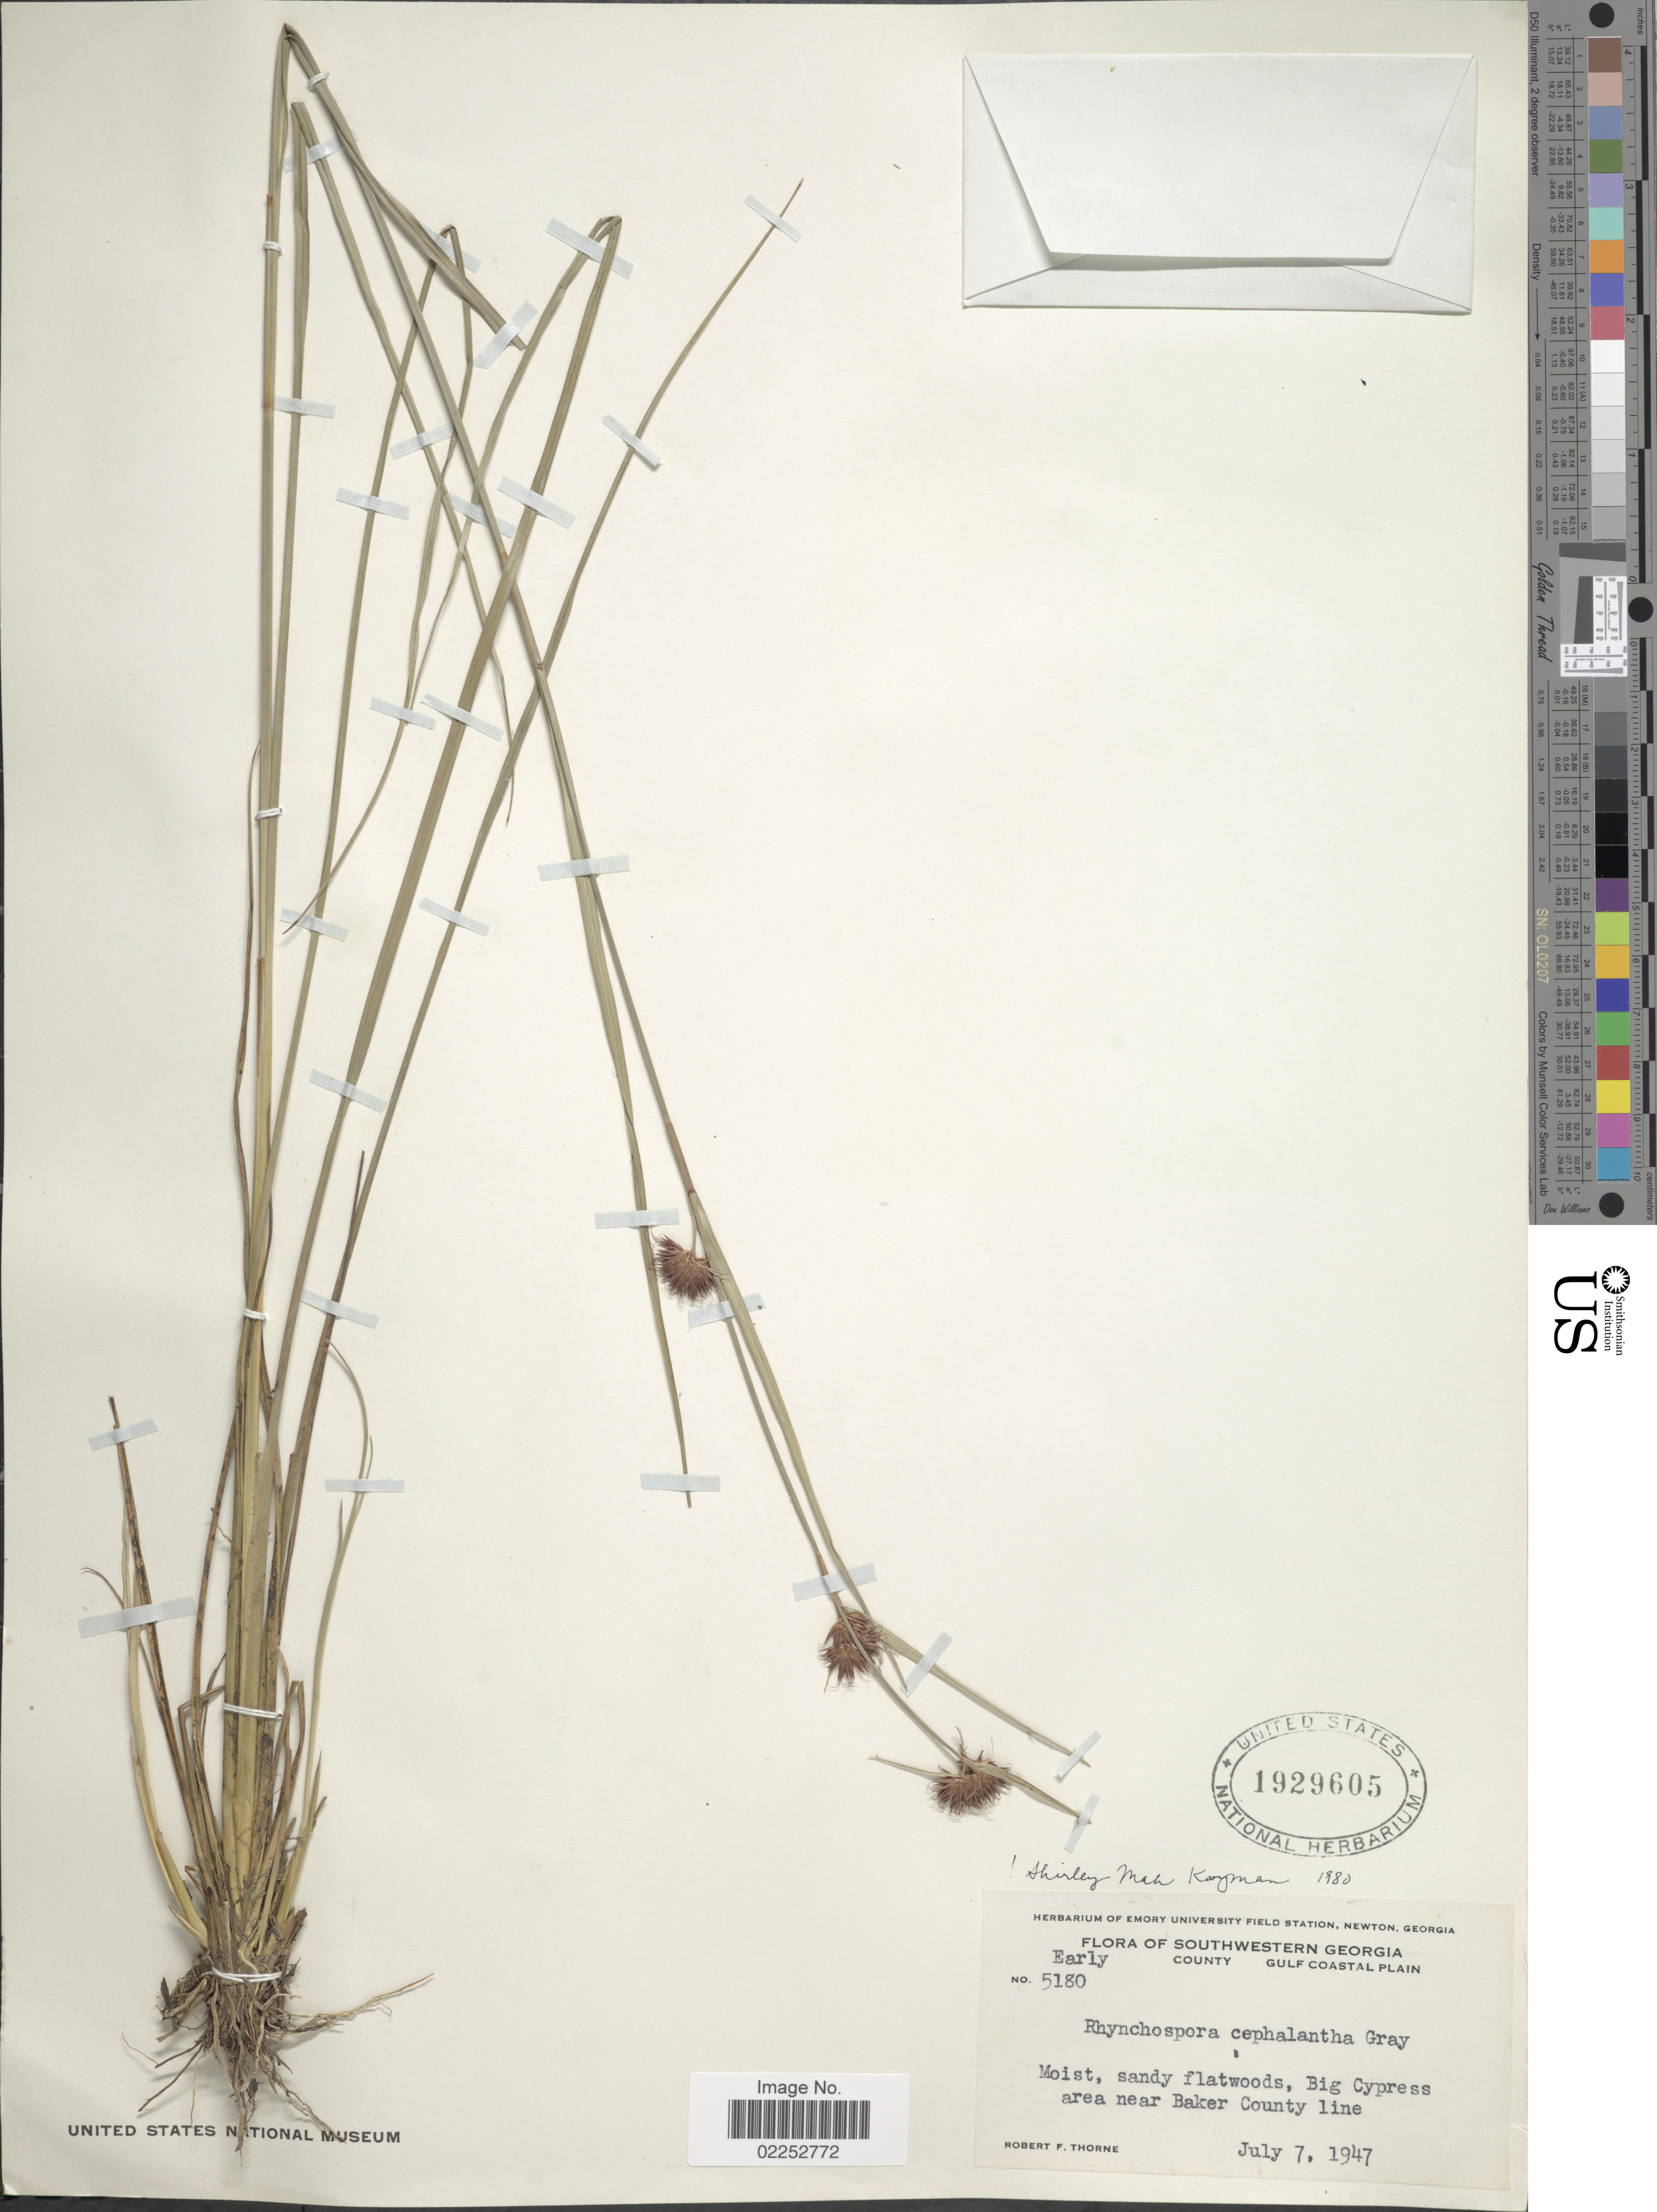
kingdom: Plantae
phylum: Tracheophyta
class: Liliopsida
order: Poales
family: Cyperaceae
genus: Rhynchospora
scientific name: Rhynchospora cephalantha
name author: A. Gray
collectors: R. F. Thorne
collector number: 5180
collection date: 1947-07-07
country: United States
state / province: Georgia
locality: Southwestern Georgia. Early County. Gulf Coastal Plain. Big Cypress area near Baker County line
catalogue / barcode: US 1929605